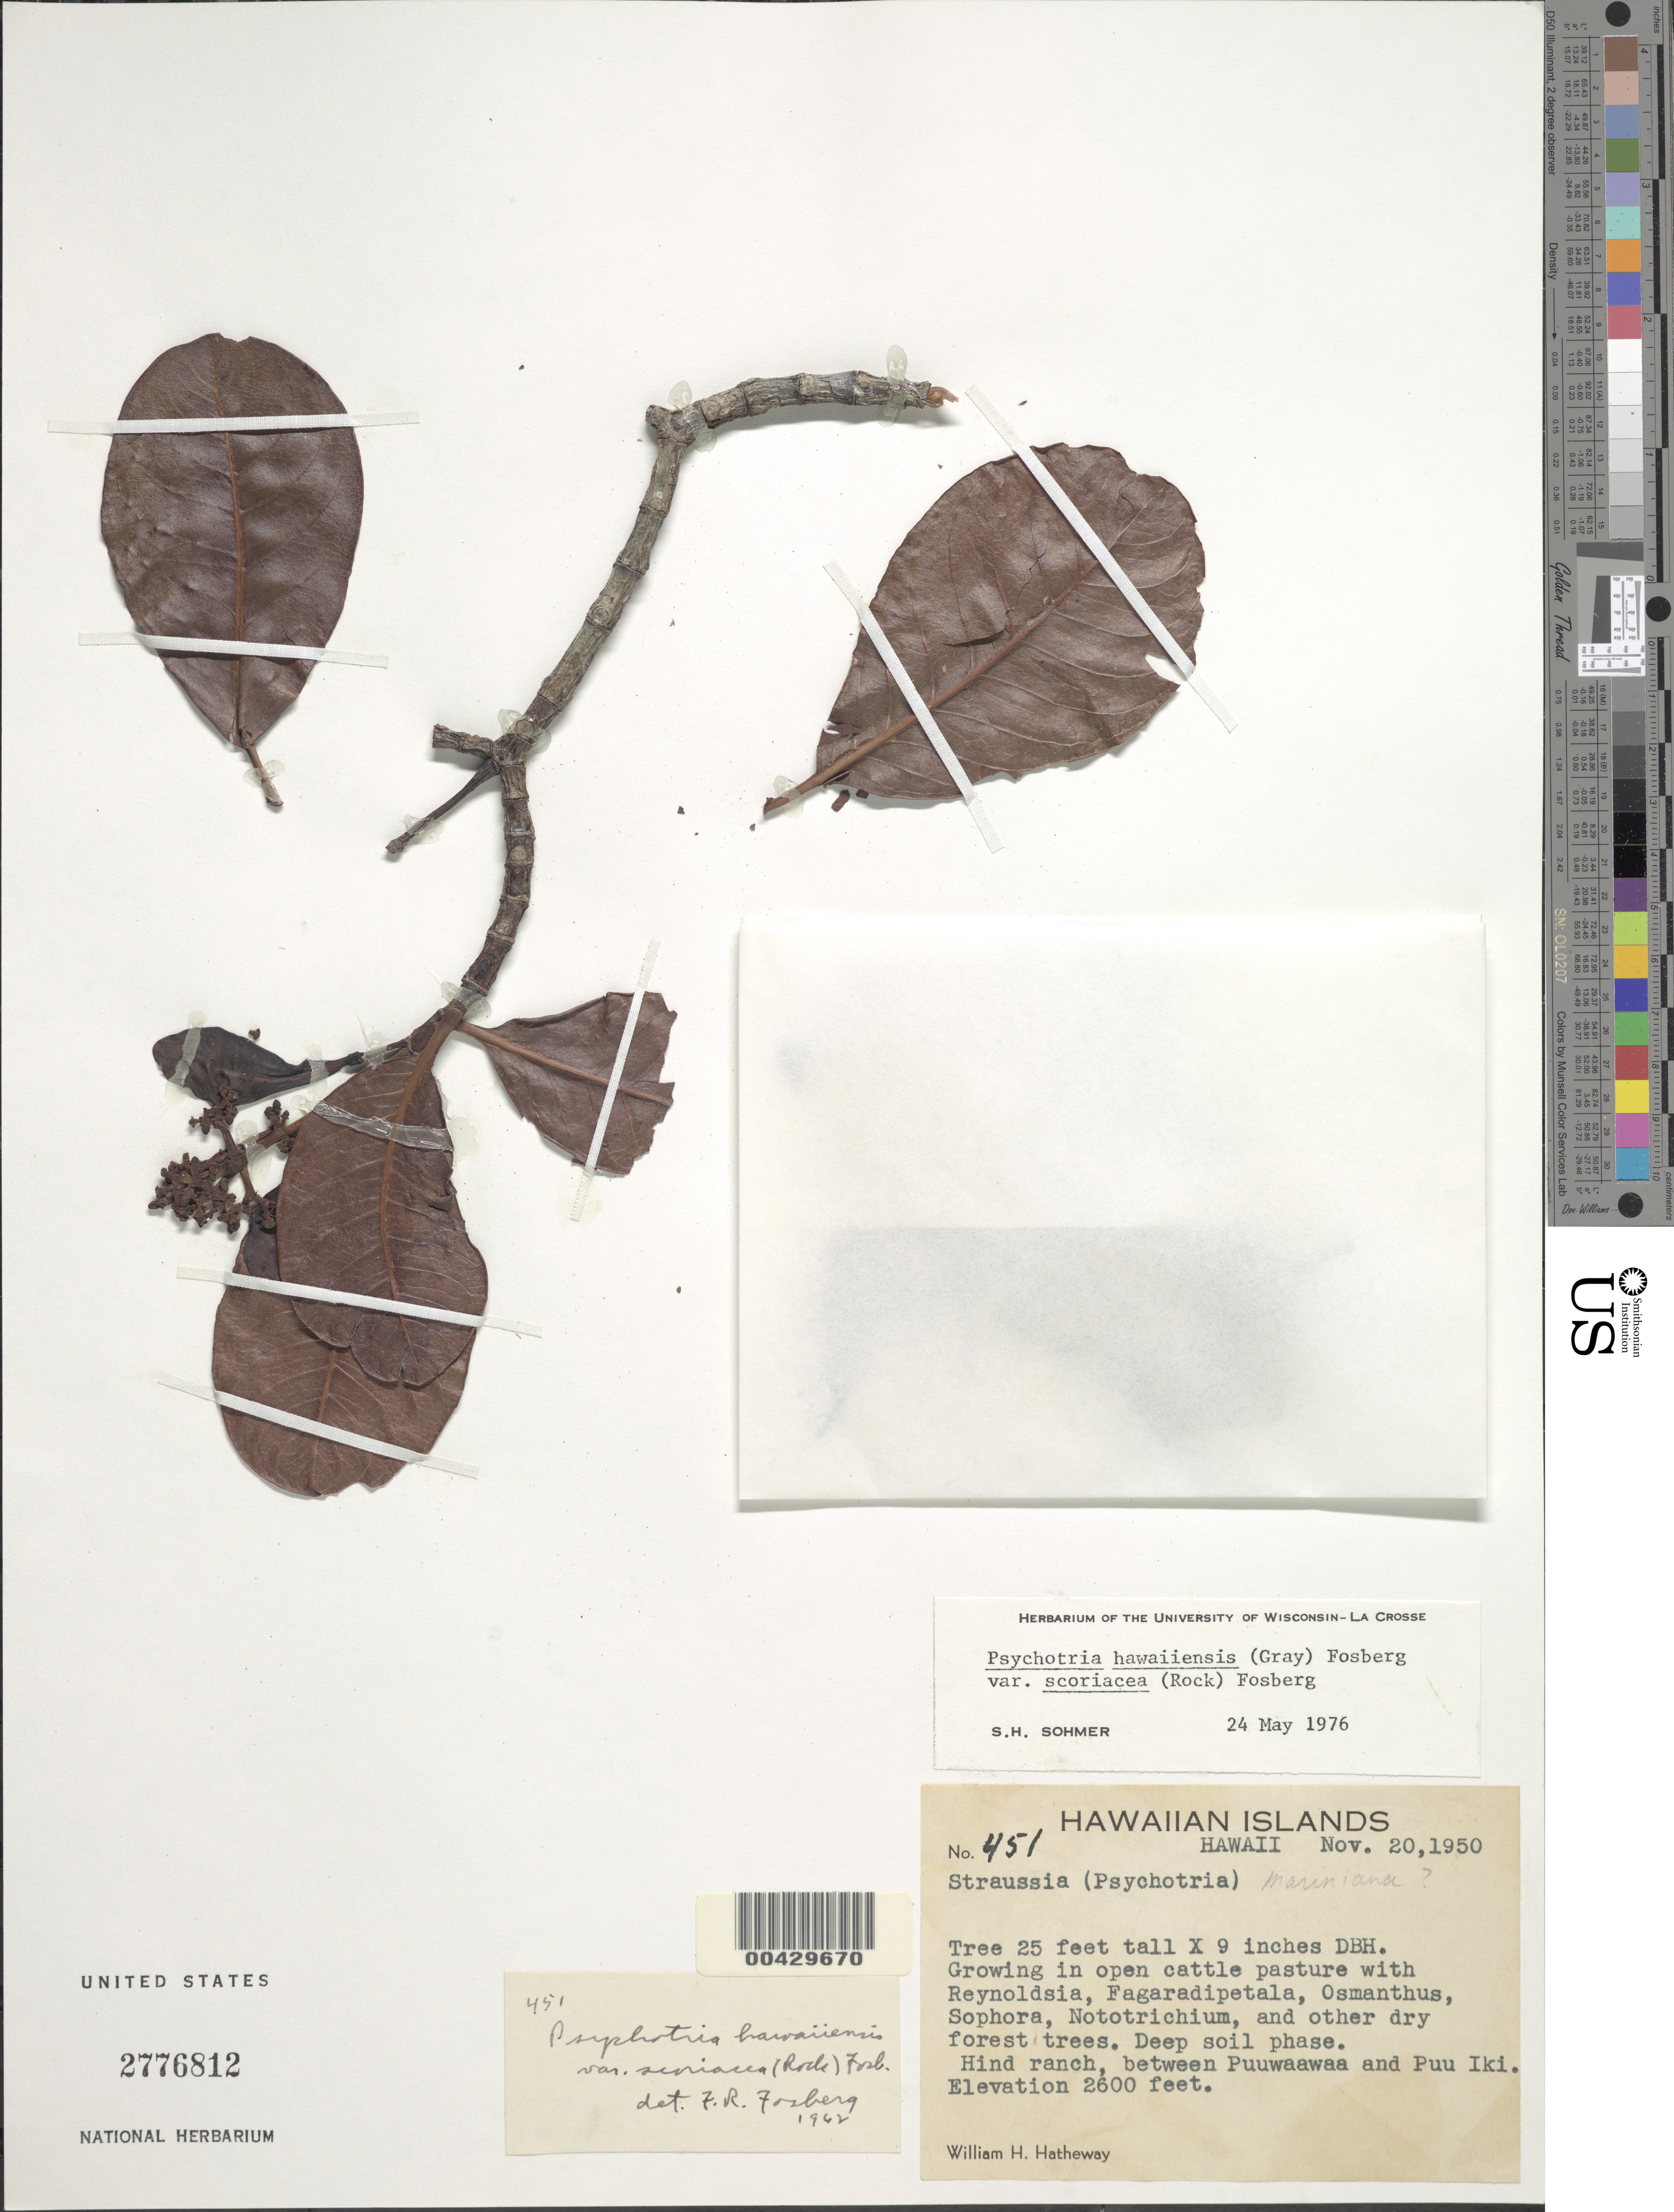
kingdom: Plantae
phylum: Tracheophyta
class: Magnoliopsida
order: Gentianales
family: Rubiaceae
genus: Psychotria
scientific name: Psychotria hawaiiensis var. scoriacea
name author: (Rock) Fosberg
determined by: Sohmer, S. H.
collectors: W. H. Hatheway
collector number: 451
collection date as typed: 20 Nov 1950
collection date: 1950-11-20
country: United States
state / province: Hawaii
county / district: Hawaii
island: Hawaii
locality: Hind ranch, between Puu Waawaa and Puu Iki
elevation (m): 792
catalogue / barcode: US 2776812